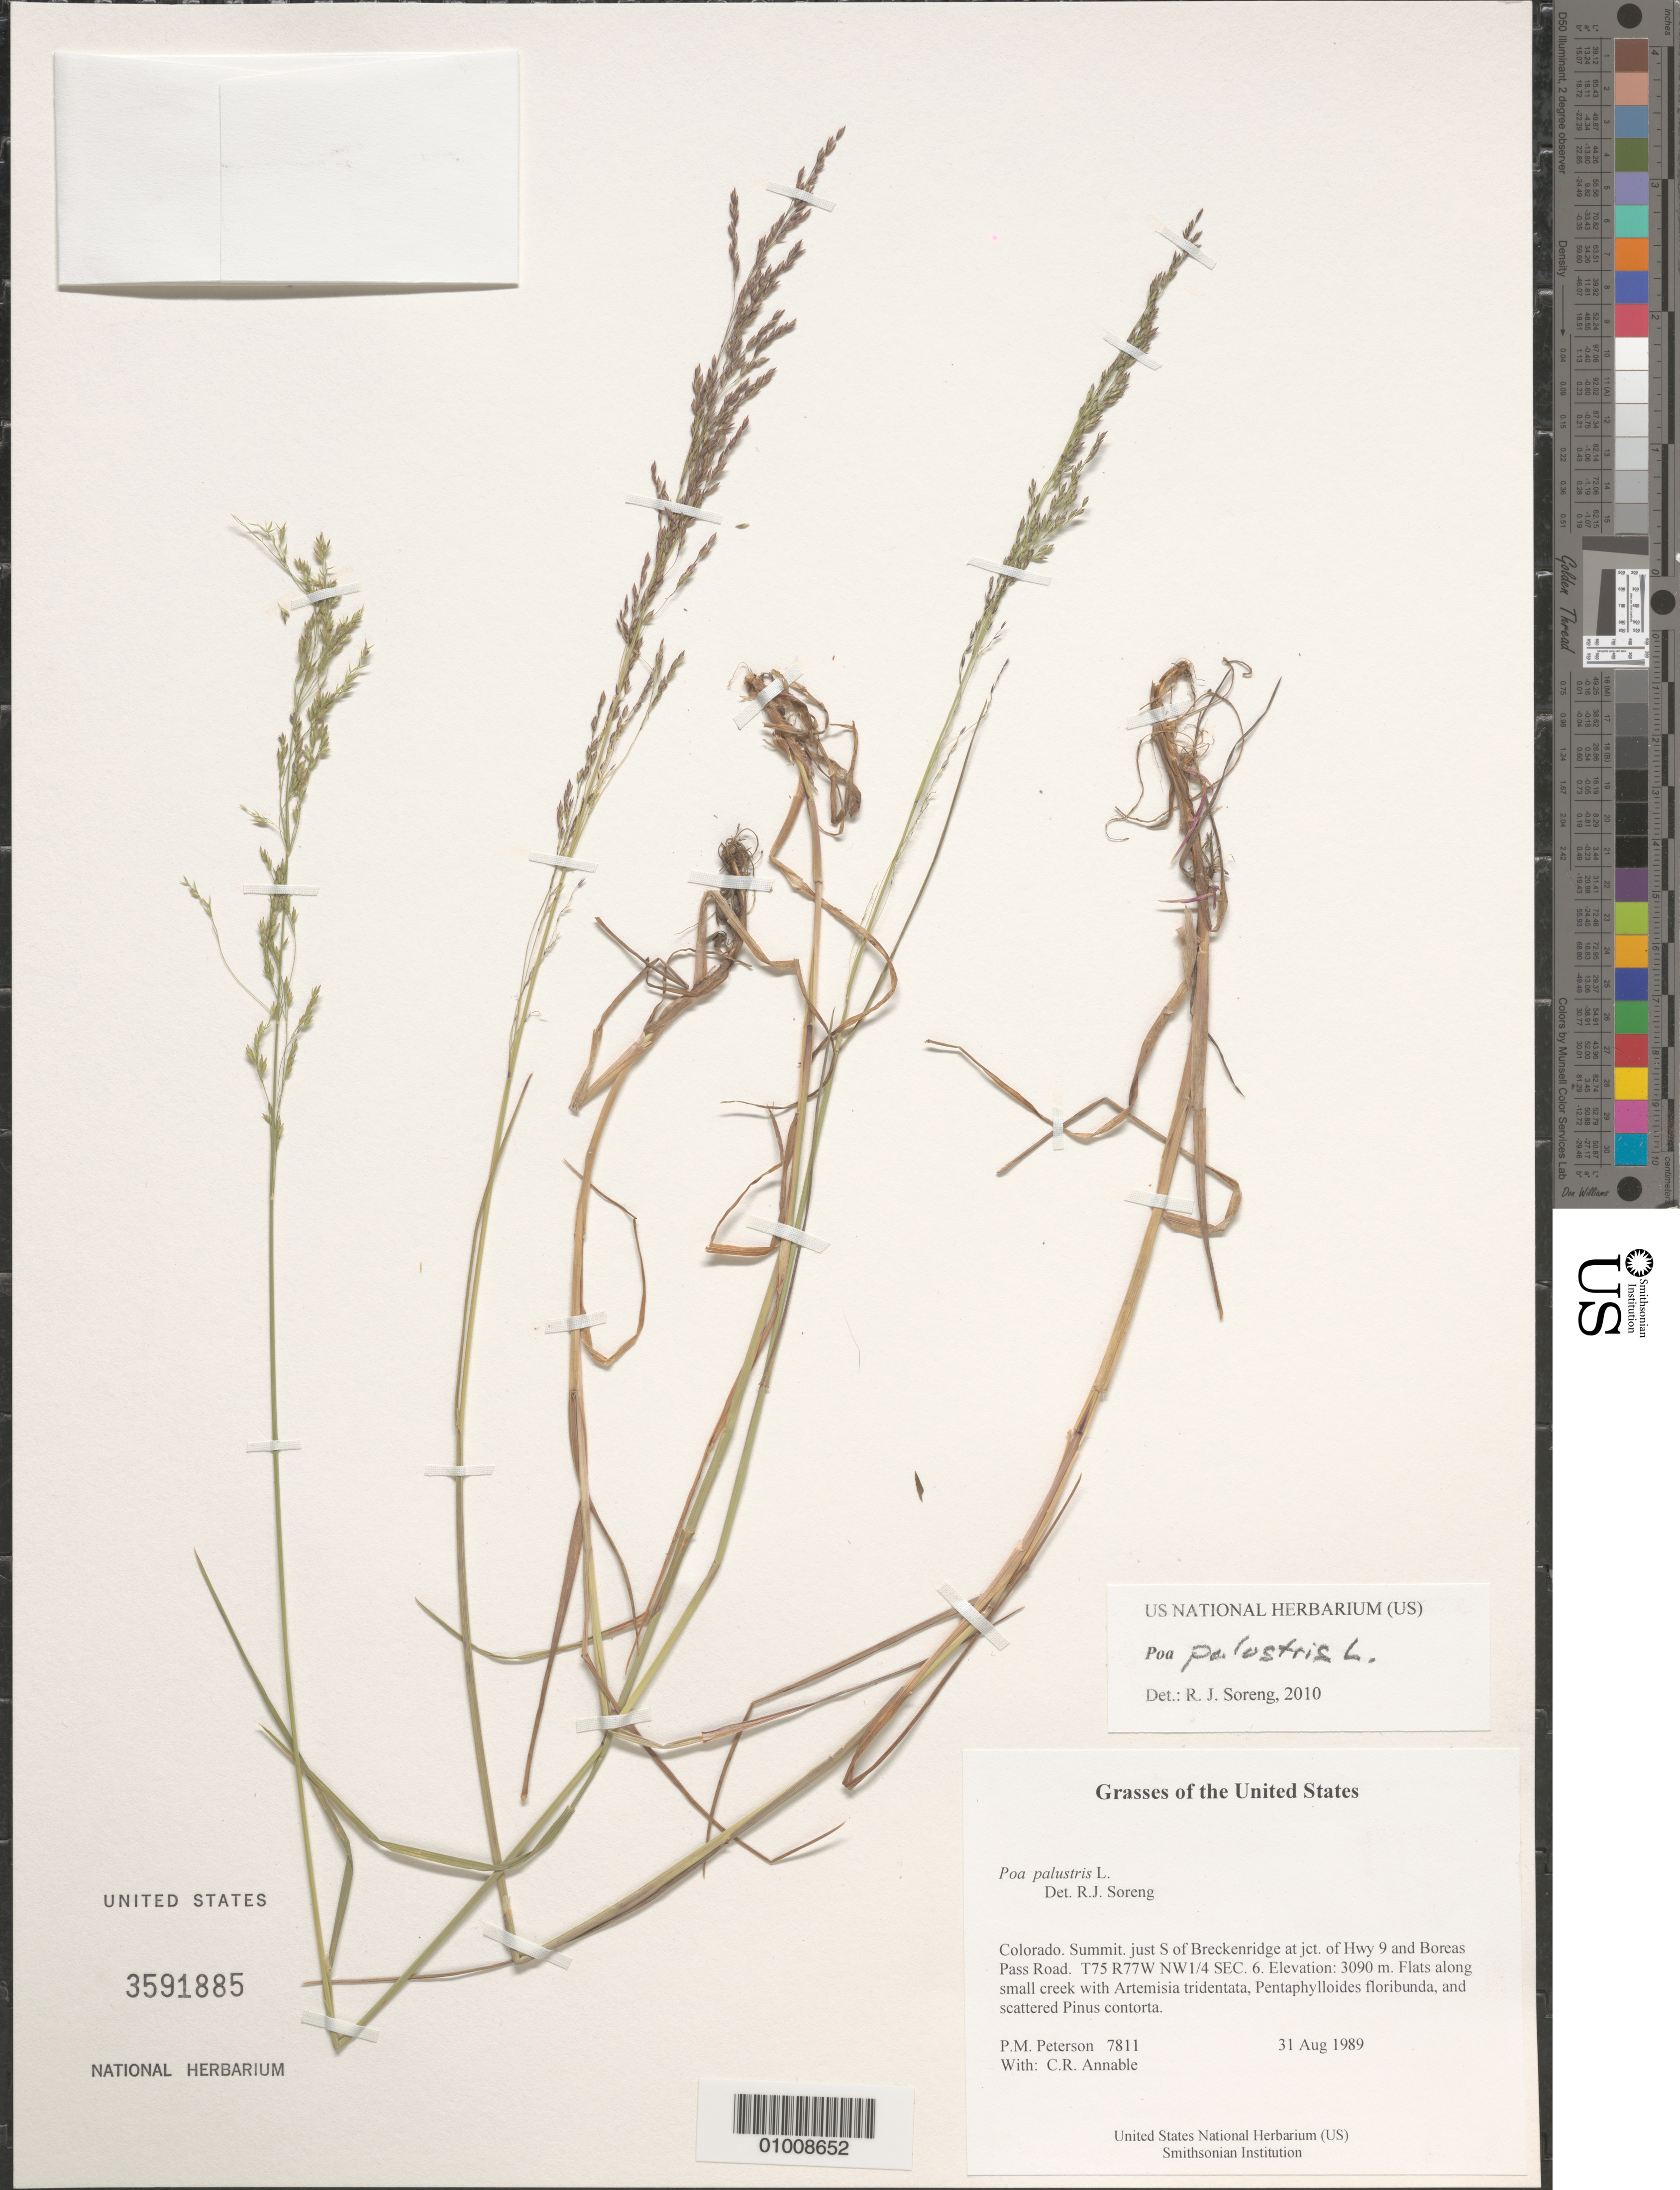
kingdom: Plantae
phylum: Tracheophyta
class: Liliopsida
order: Poales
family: Poaceae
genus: Poa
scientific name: Poa palustris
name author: L.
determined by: Soreng, Robert J., Research Associate (BOT), Smithsonian Institution - National Museum of Natural History (UNITED STATES)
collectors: P. M. Peterson & C. R. Annable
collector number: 07811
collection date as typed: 31 Aug 1989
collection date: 1989-08-31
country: United States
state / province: Colorado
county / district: Summit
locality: just S of Breckenridge at jct. of Hwy 9 and Boreas Pass Road. T75 R77W NW1/4 SEC. 6.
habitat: Flats along small creek with Artemisia tridentata, Pentaphylloides floribunda, and scattered Pinus contorta.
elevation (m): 3090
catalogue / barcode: US 3591885